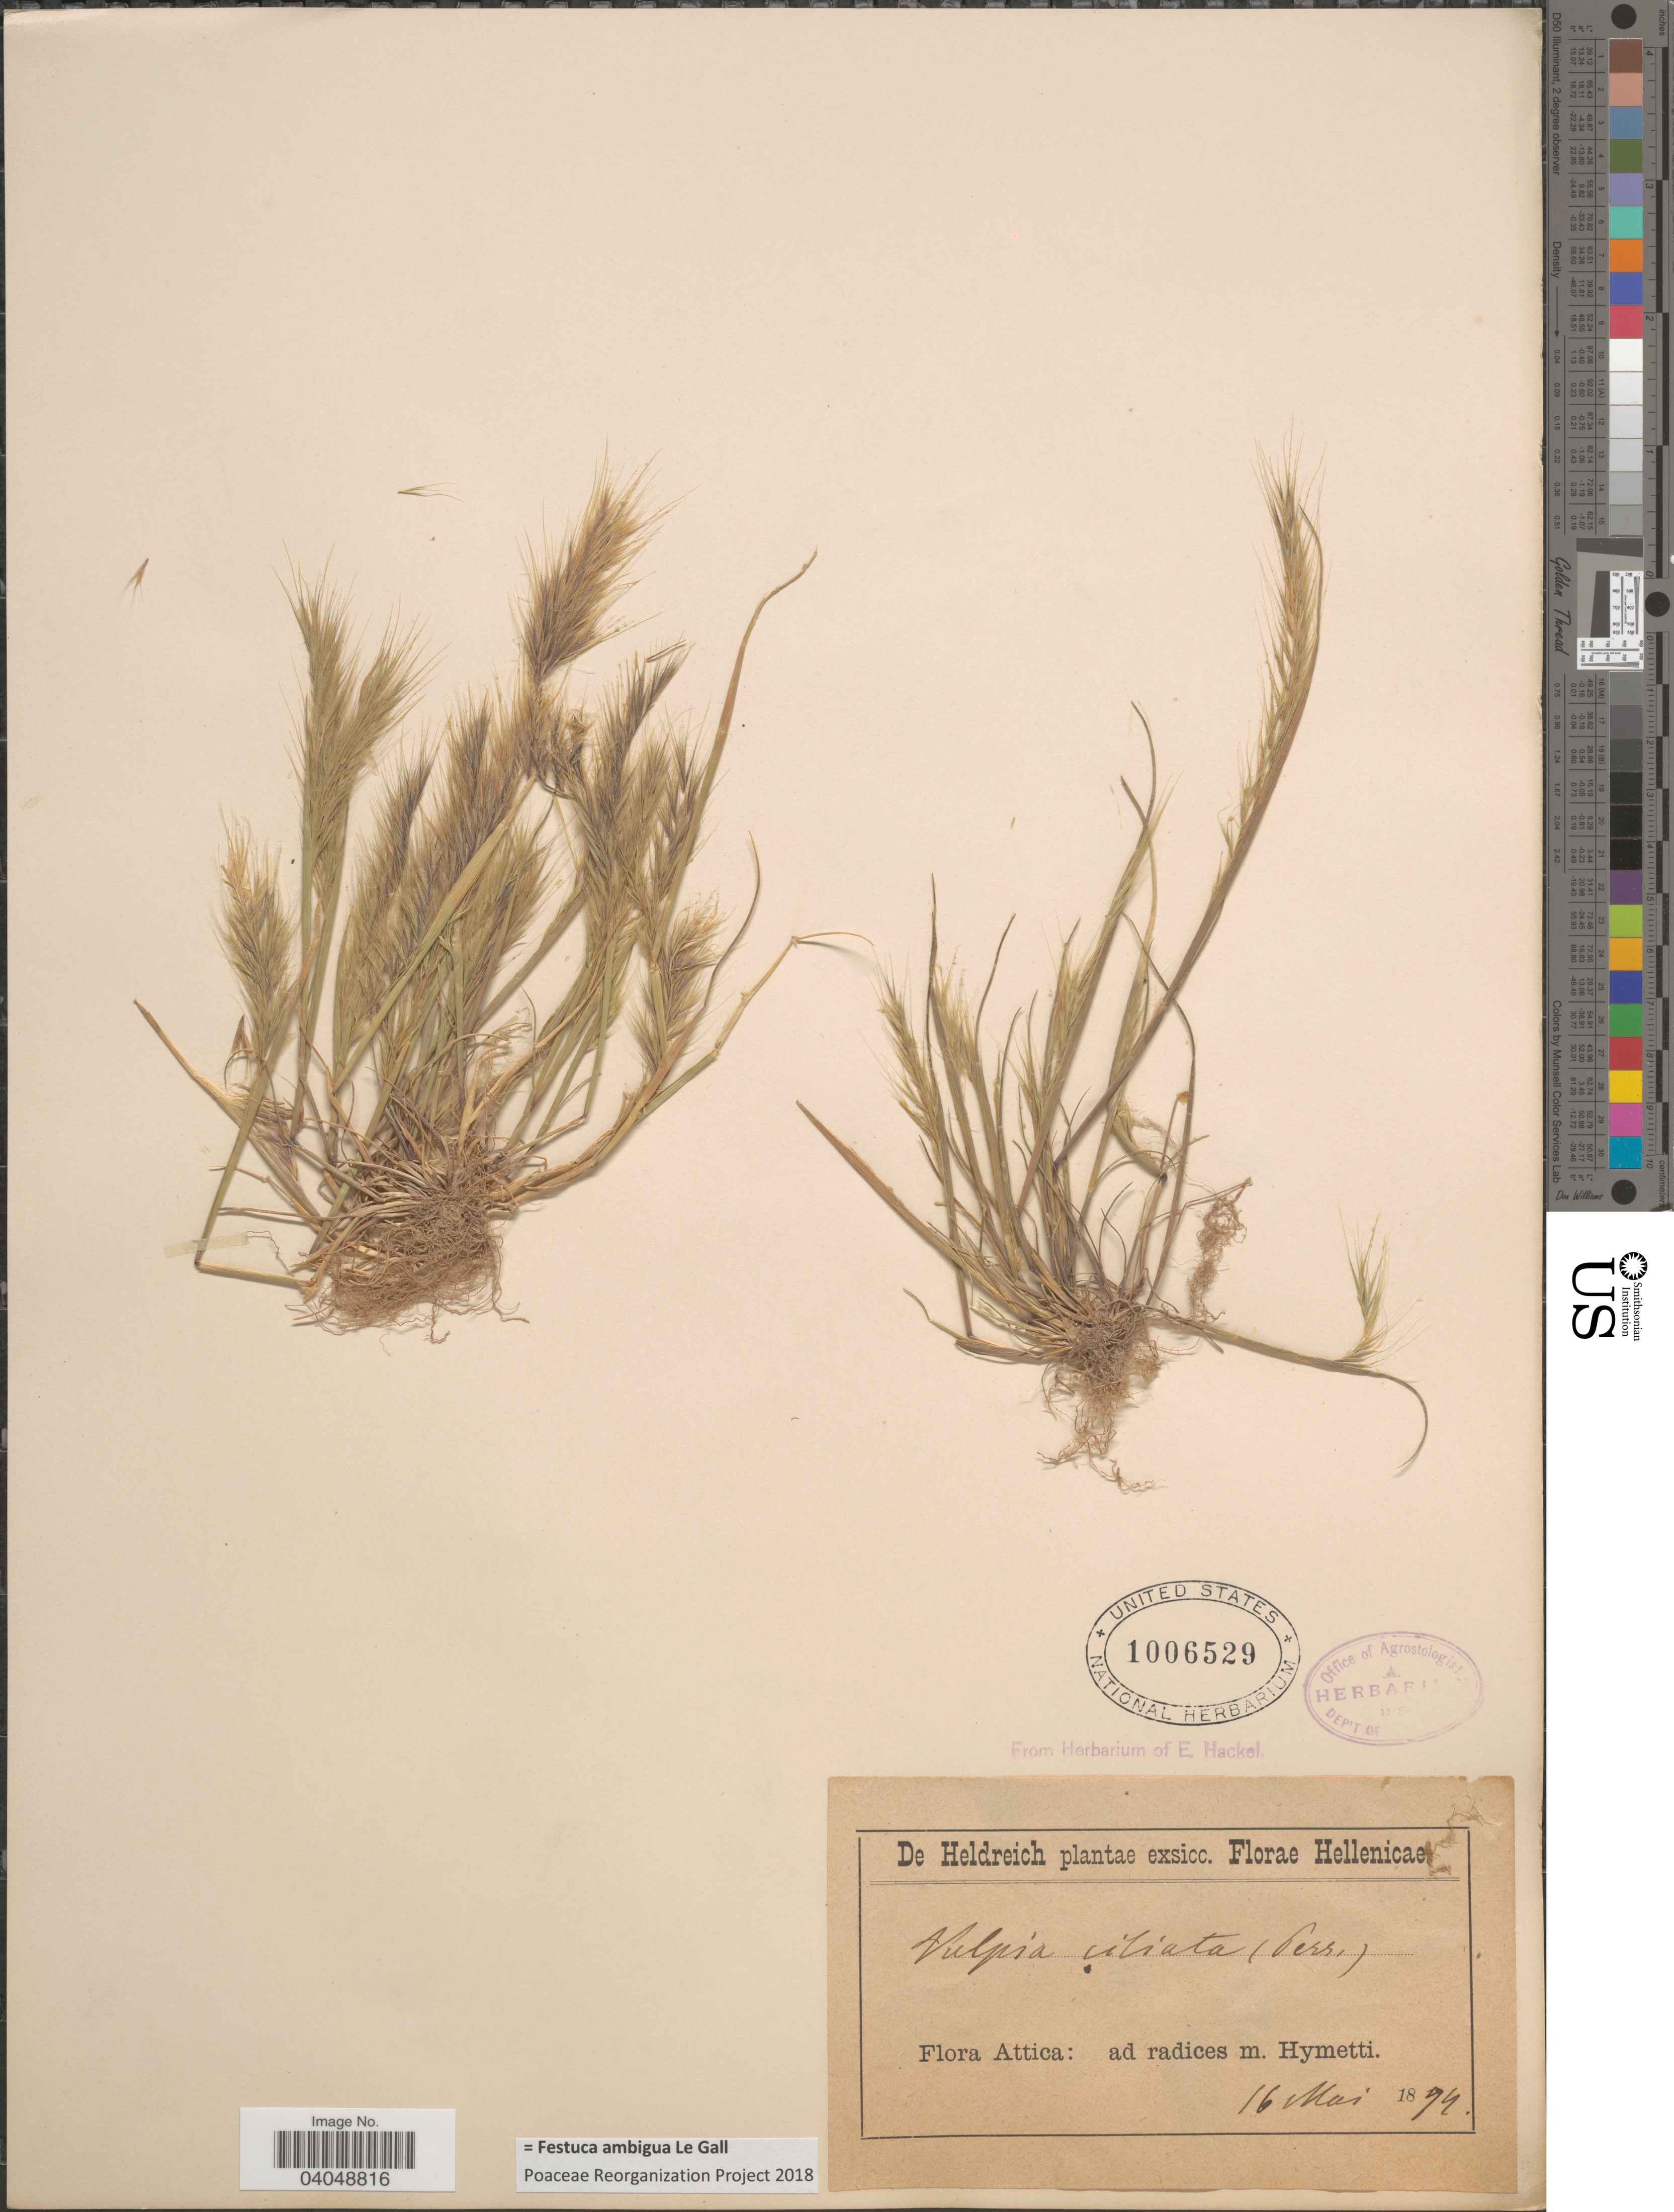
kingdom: Plantae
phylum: Tracheophyta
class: Liliopsida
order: Poales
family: Poaceae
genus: Festuca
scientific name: Festuca ambigua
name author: Le Gall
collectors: -. De Heldreich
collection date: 1894-05-16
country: Greece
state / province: Attica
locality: Hellenicae. Attica: ad radices m. Hymetti.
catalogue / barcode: US 1006529